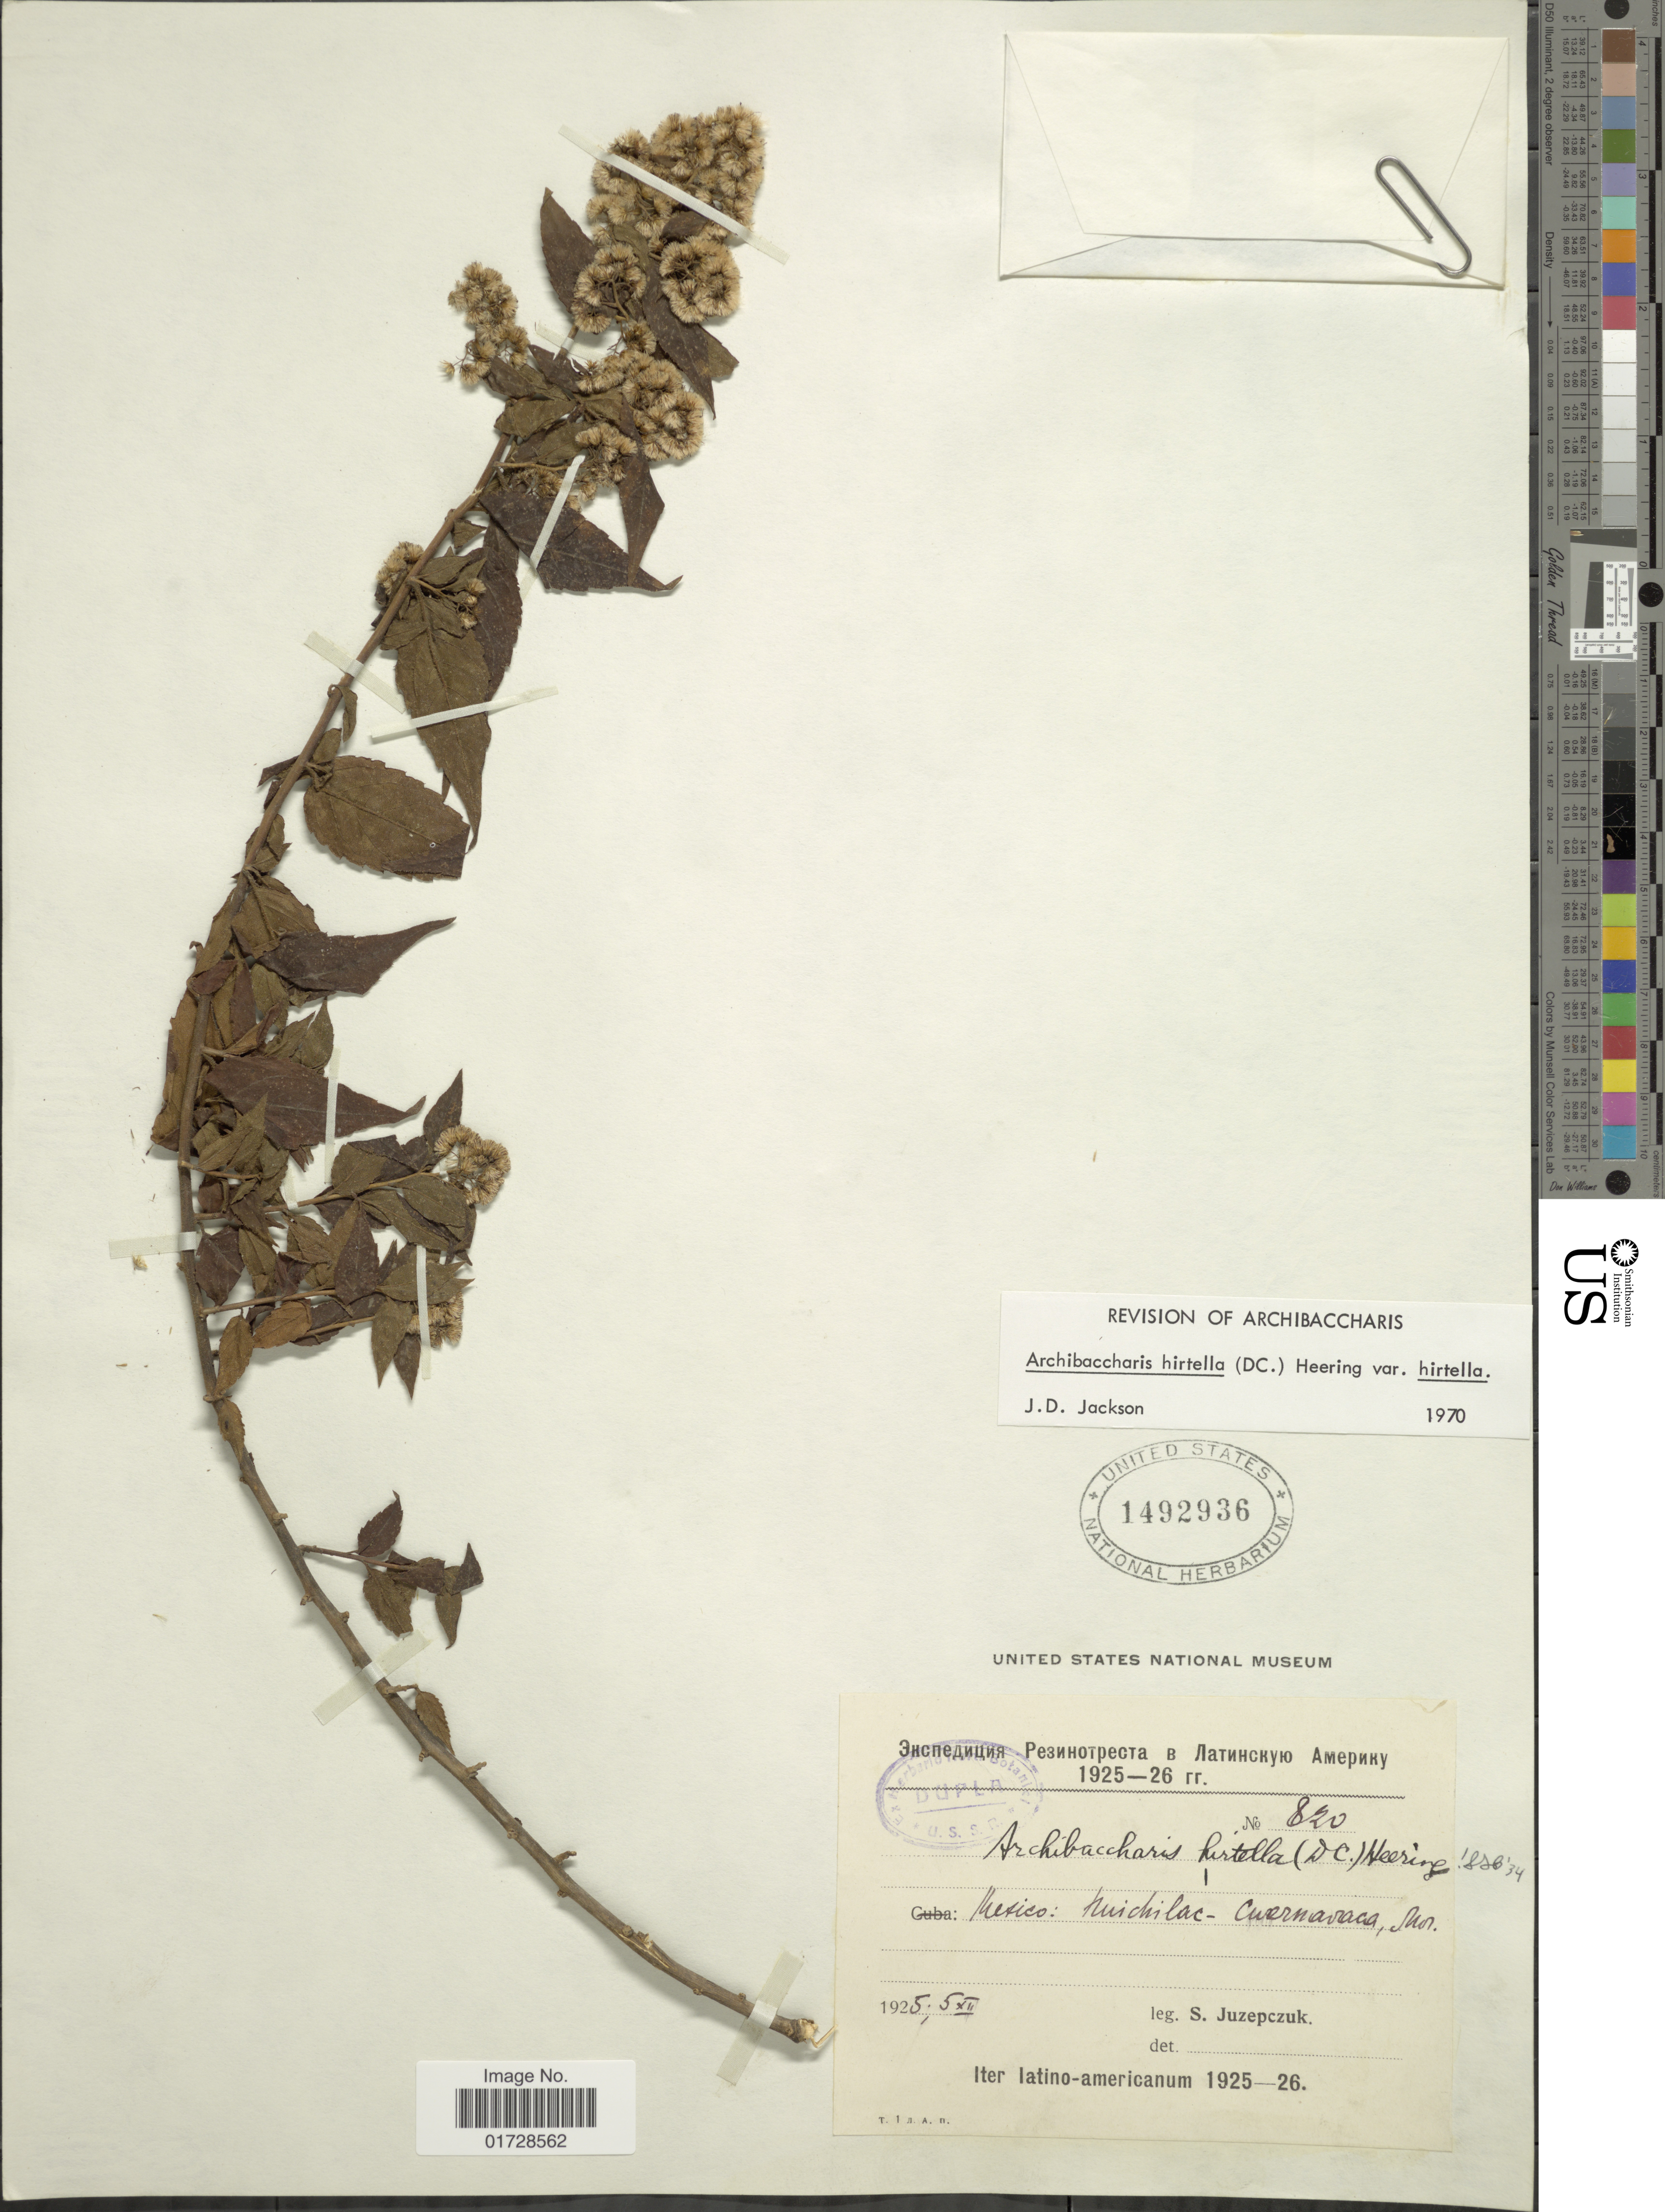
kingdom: Plantae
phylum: Tracheophyta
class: Magnoliopsida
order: Asterales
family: Asteraceae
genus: Archibaccharis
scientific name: Archibaccharis hirtella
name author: (DC.) Heering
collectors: S. V. Juzepczuk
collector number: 820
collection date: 1925-12-05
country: Mexico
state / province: Morelos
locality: Huichilac, Cuernavaca, Mor.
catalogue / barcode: US 1492936